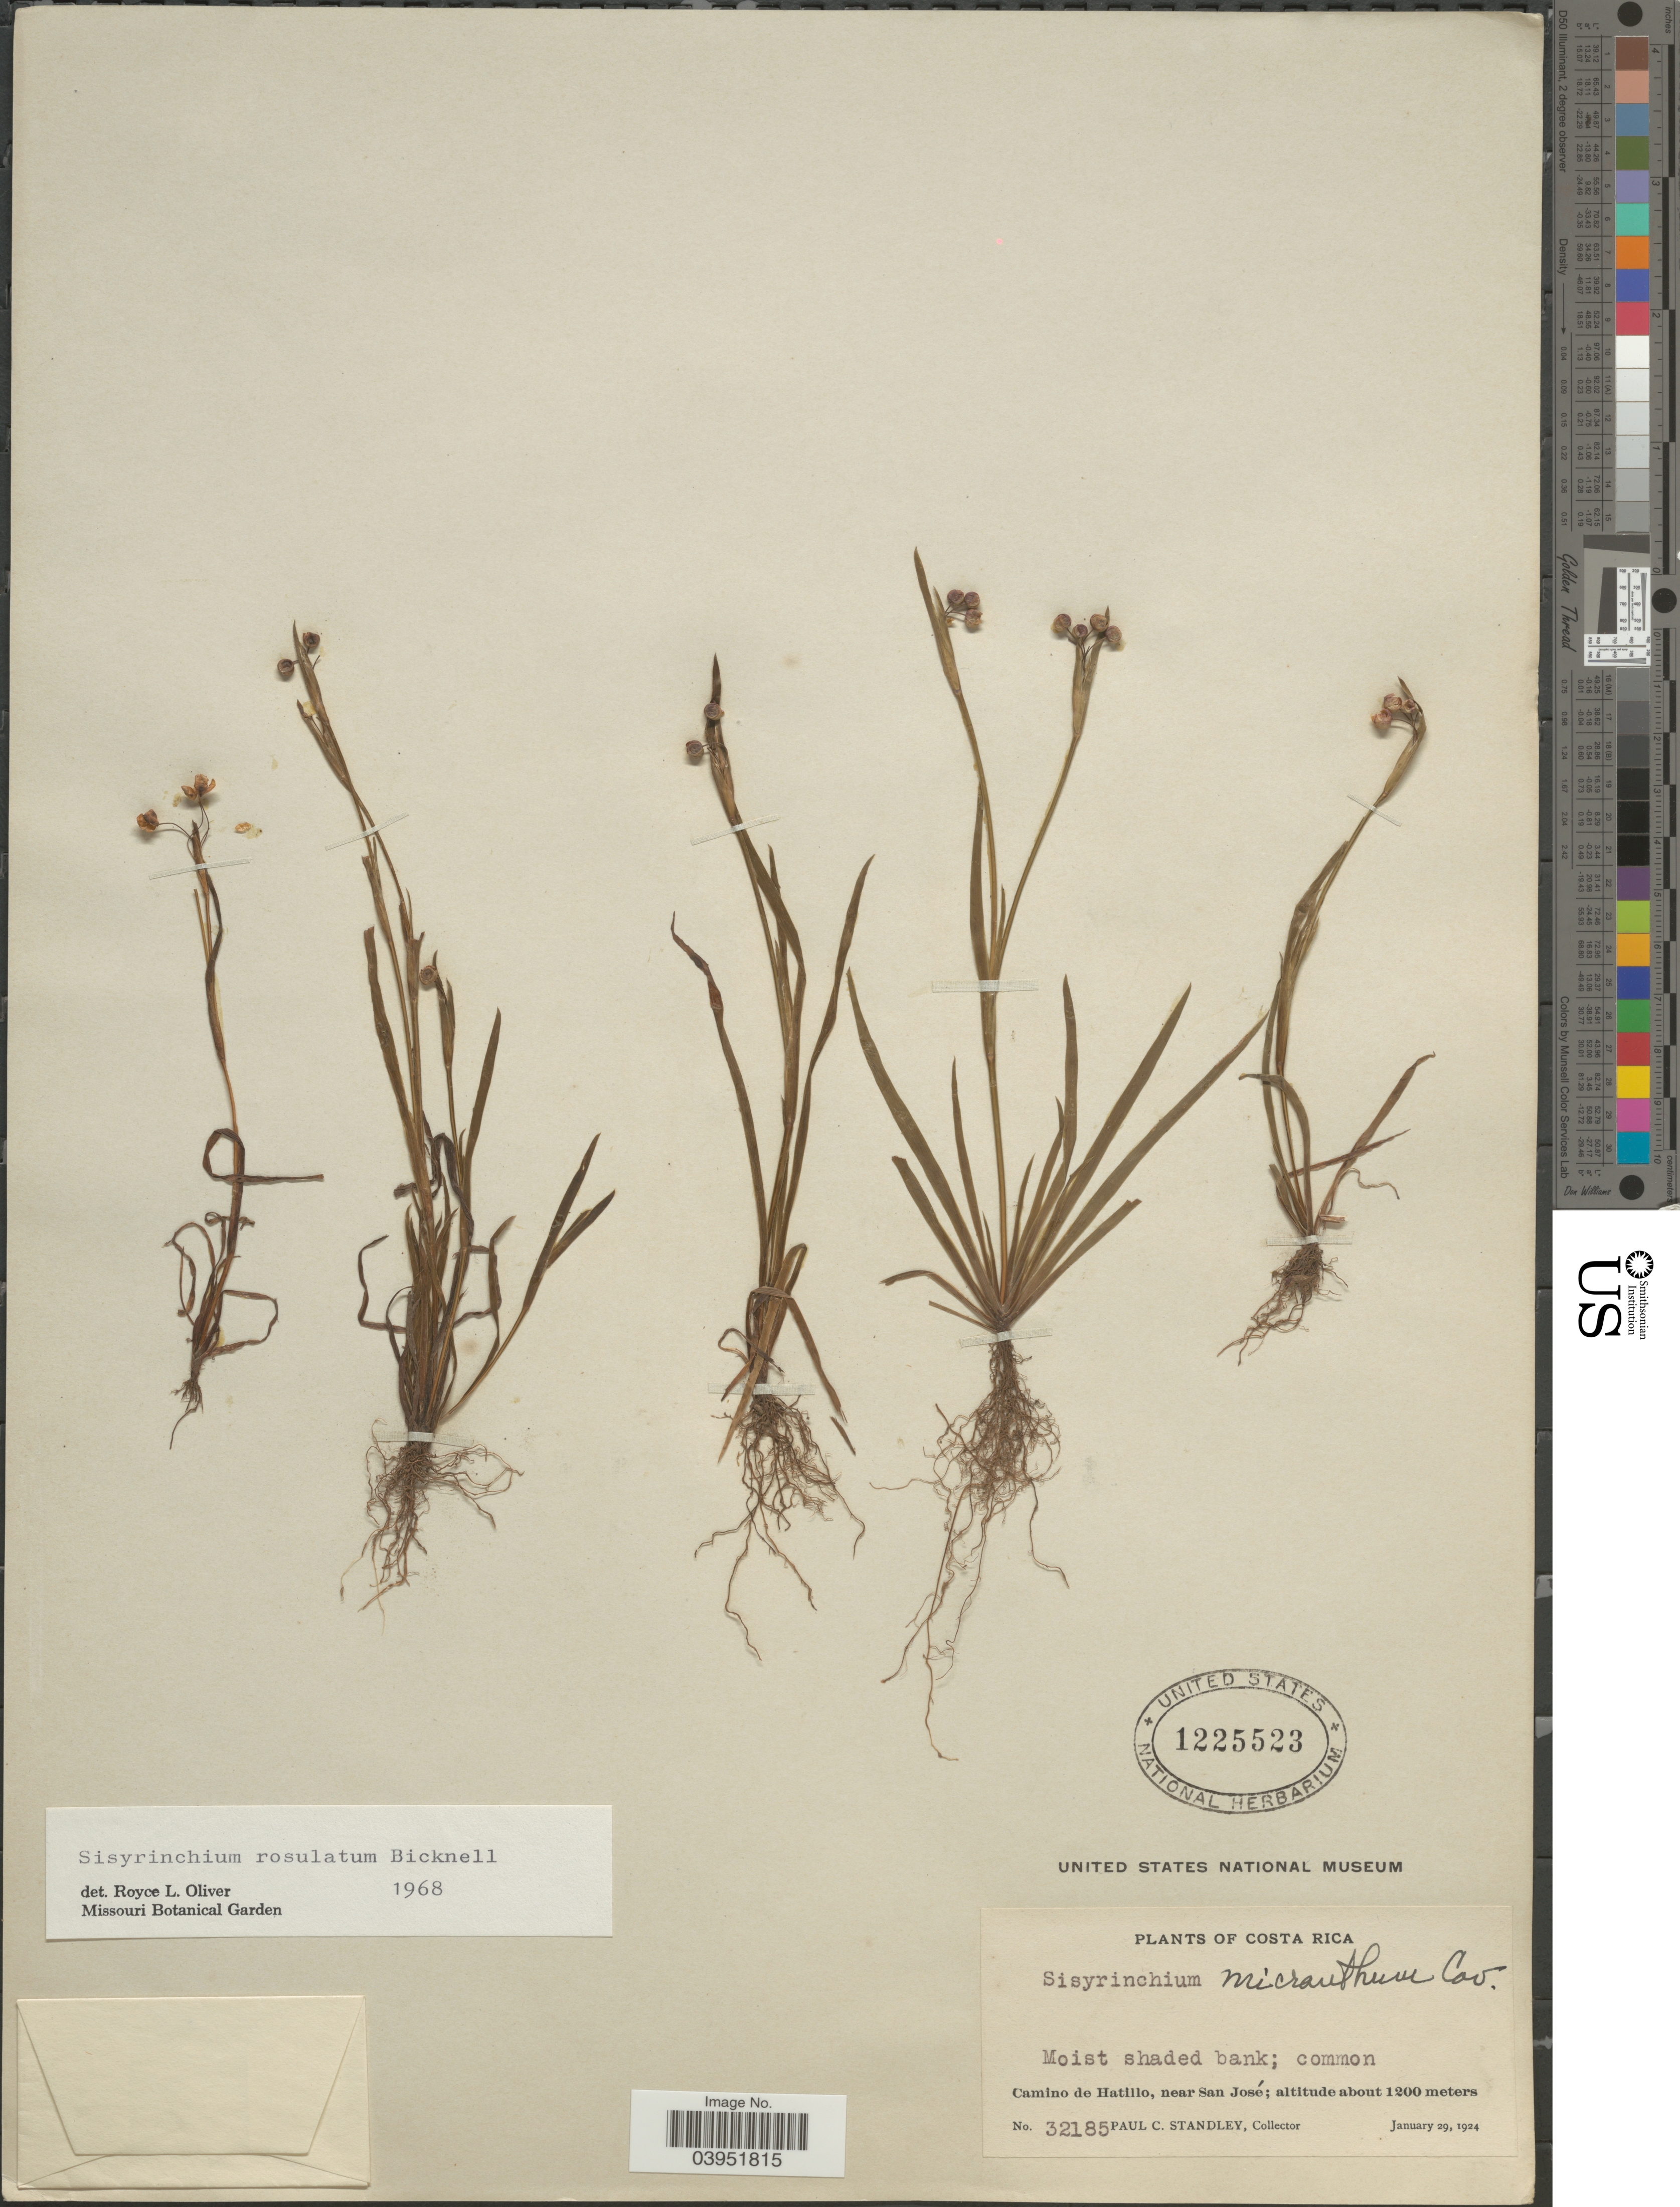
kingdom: Plantae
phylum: Tracheophyta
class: Liliopsida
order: Asparagales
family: Iridaceae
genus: Sisyrinchium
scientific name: Sisyrinchium rosulatum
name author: E.P. Bicknell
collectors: P. C. Standley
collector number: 32185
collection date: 1924-01-29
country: Costa Rica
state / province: San José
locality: Camino de Hatillo, near San José.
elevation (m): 1200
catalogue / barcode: US 1225523